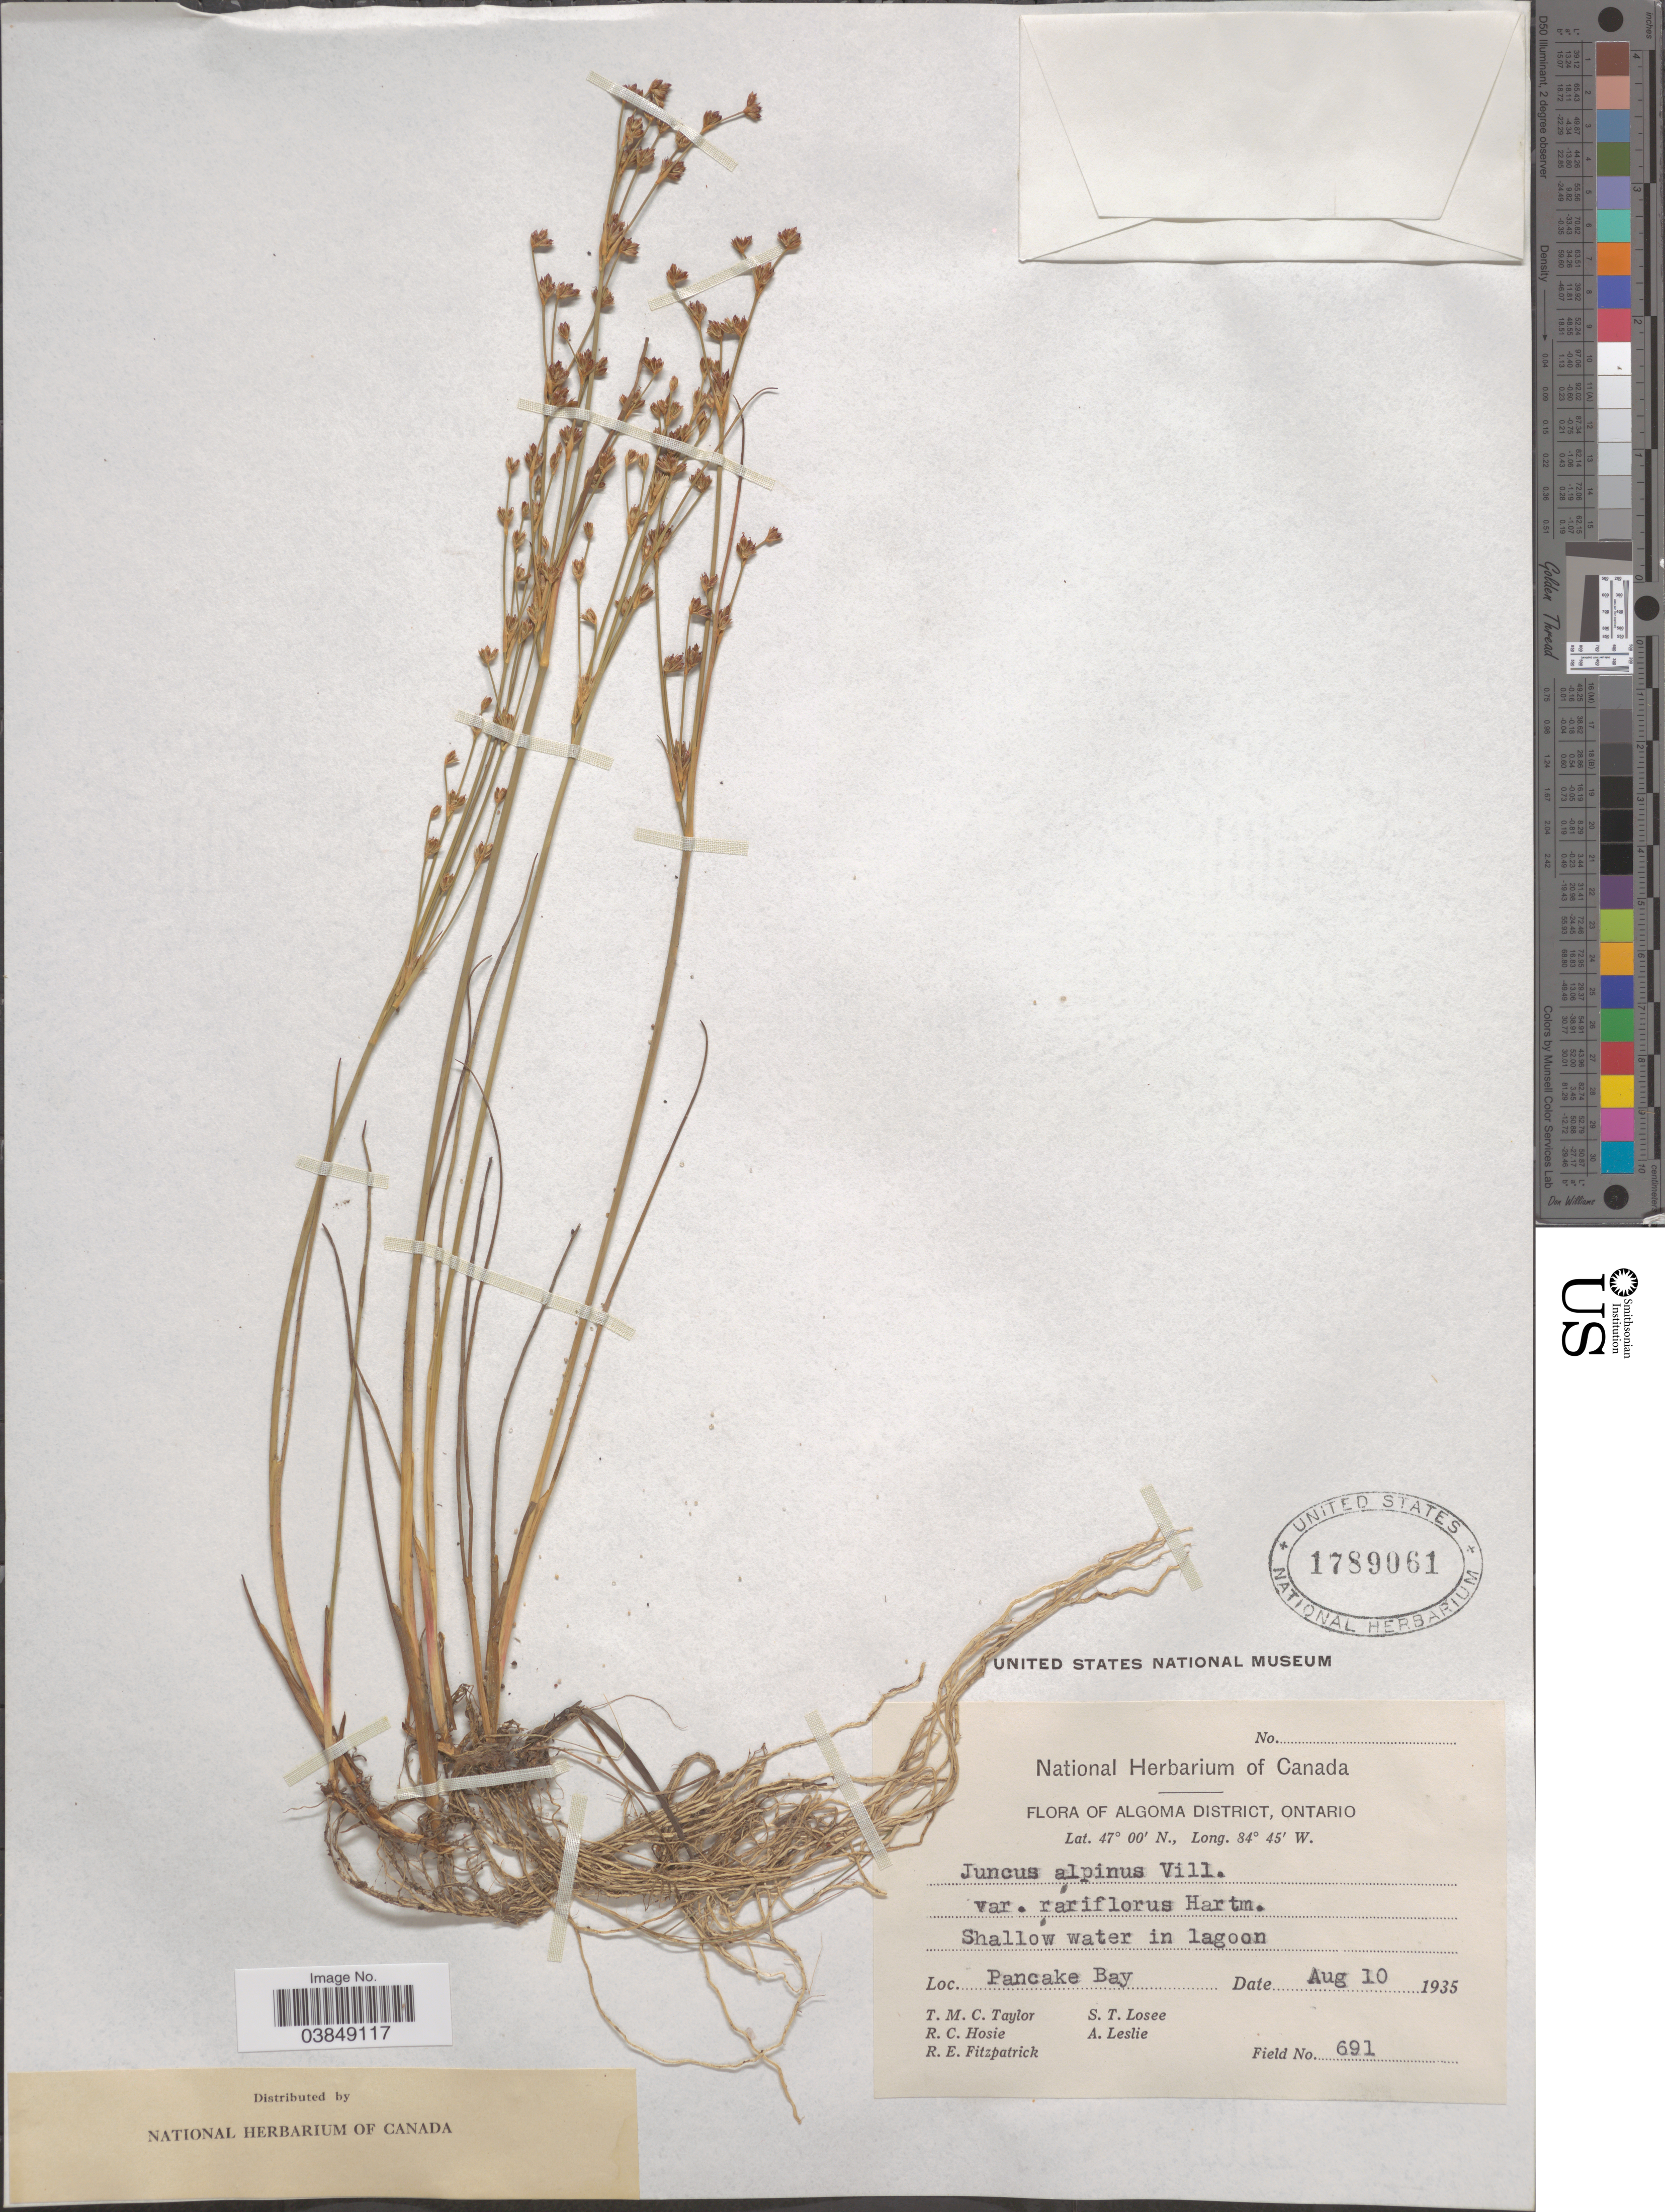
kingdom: Plantae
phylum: Tracheophyta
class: Liliopsida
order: Poales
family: Juncaceae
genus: Juncus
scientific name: Juncus alpinus var. rariflorus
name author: (Hartm.) Hartm.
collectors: T. M. C. Taylor, R. Hosie, R. Fitzpatrick, S. Losee & A. Leslie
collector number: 691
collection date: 1935-08-10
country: Canada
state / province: Ontario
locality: Algoma District. Shallow water in lagoon. Pancake Bay.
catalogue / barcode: US 1789061